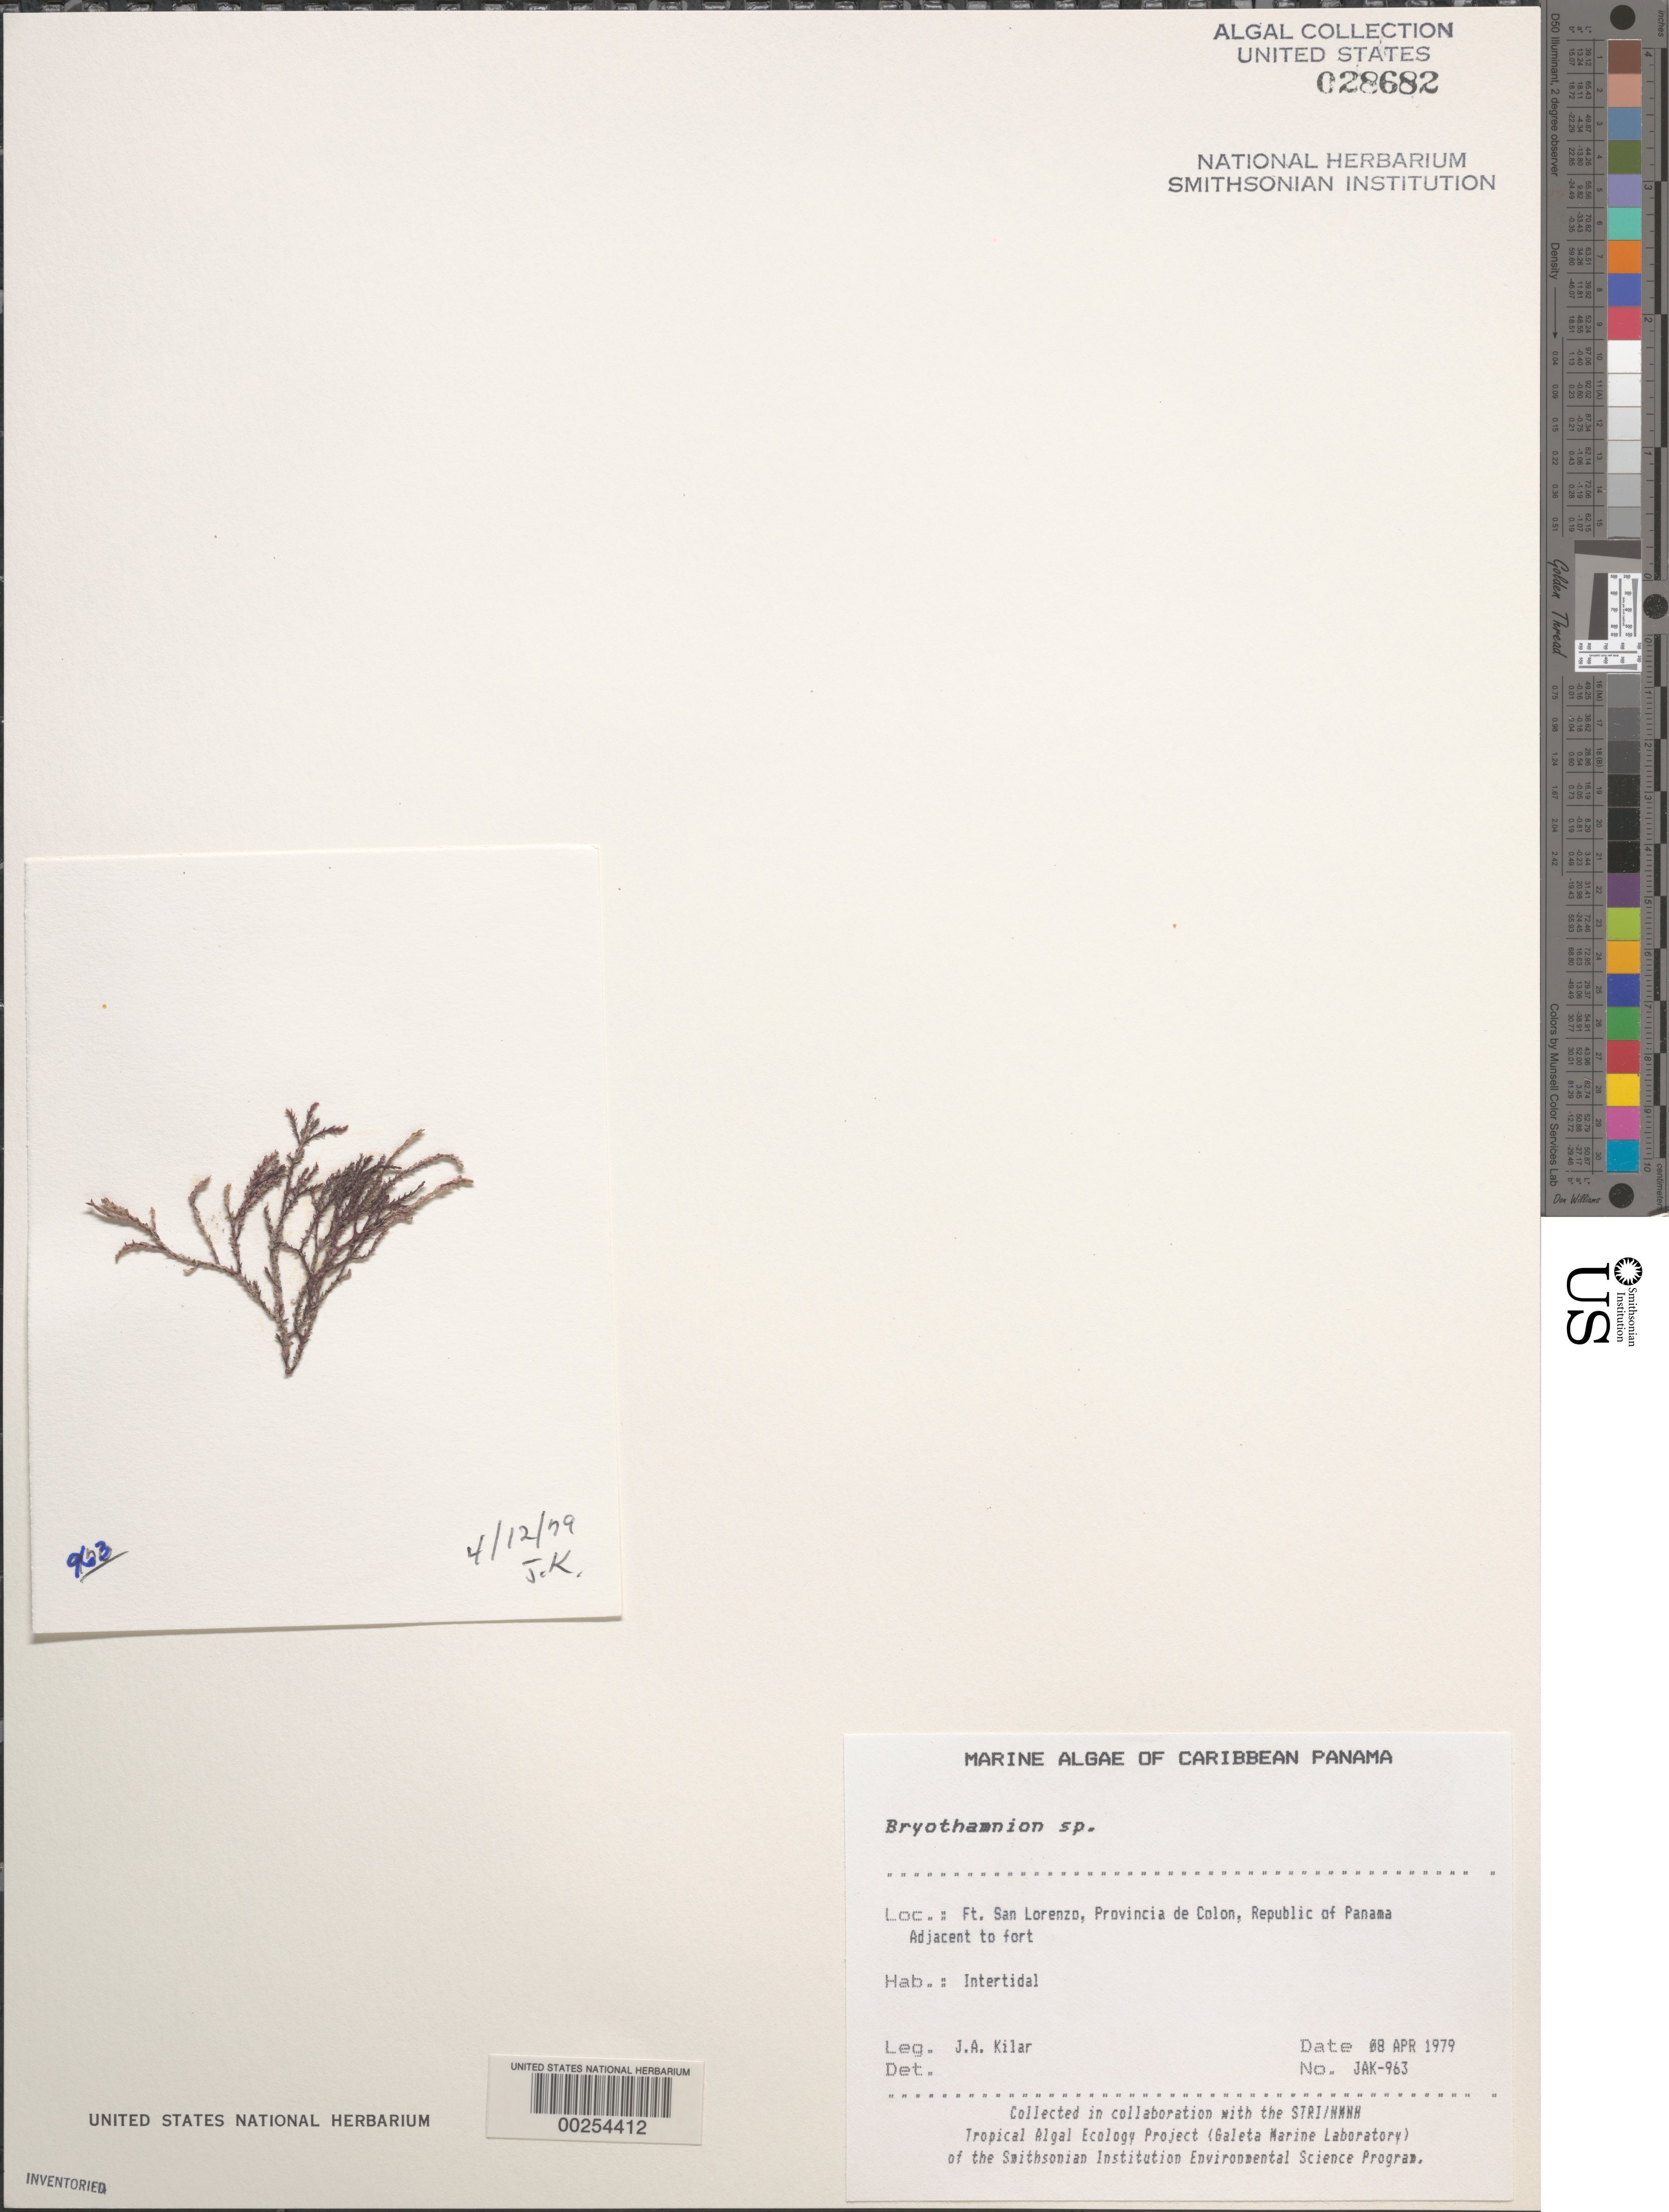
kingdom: Plantae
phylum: Rhodophyta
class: Florideophyceae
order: Ceramiales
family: Rhodomelaceae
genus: Bryothamnion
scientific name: Bryothamnion sp.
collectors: J. A. Kilar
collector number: JAK-963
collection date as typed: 08 Apr 1979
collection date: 1979-04-08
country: Panama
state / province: Colón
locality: Fort San Lorenzo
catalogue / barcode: US 28682